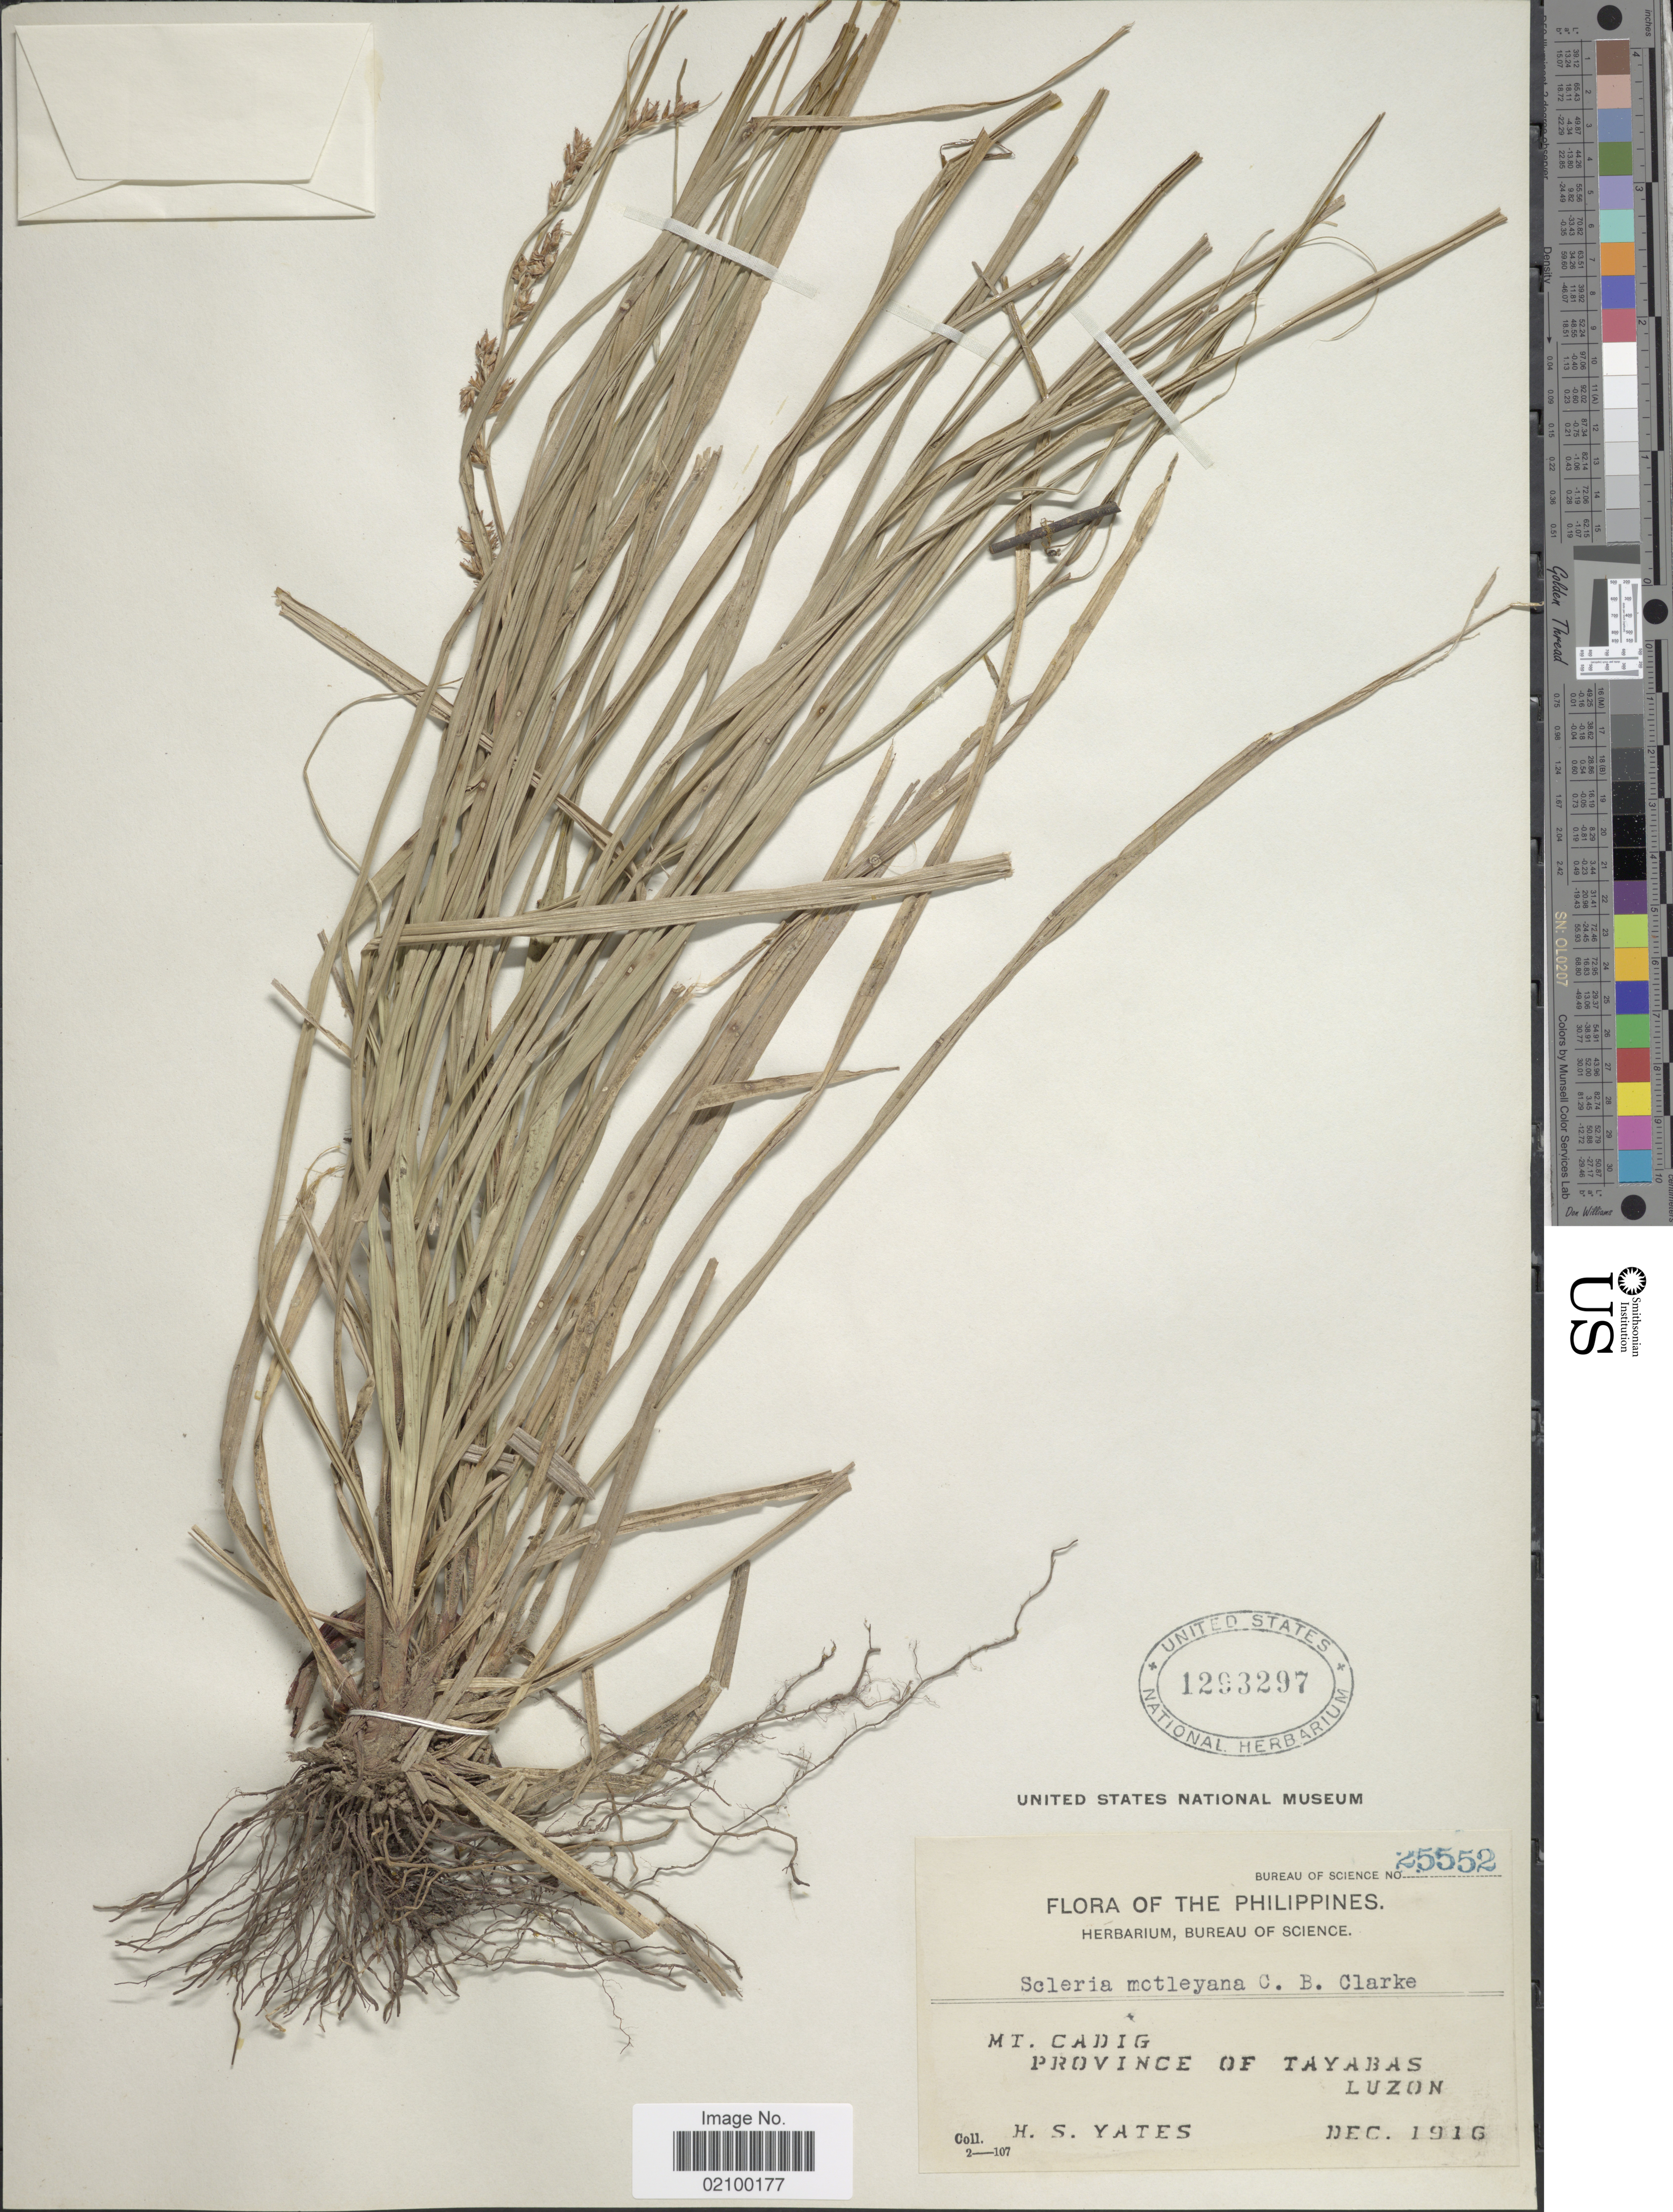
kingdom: Plantae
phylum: Tracheophyta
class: Liliopsida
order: Poales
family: Cyperaceae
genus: Scleria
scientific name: Scleria motleyi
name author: C.B. Clarke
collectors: H. S. Yates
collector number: Bureau of Science 25552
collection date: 1916-12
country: Philippines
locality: Mt. Cadig, Province of Tayabas, Luzon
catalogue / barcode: US 1293297